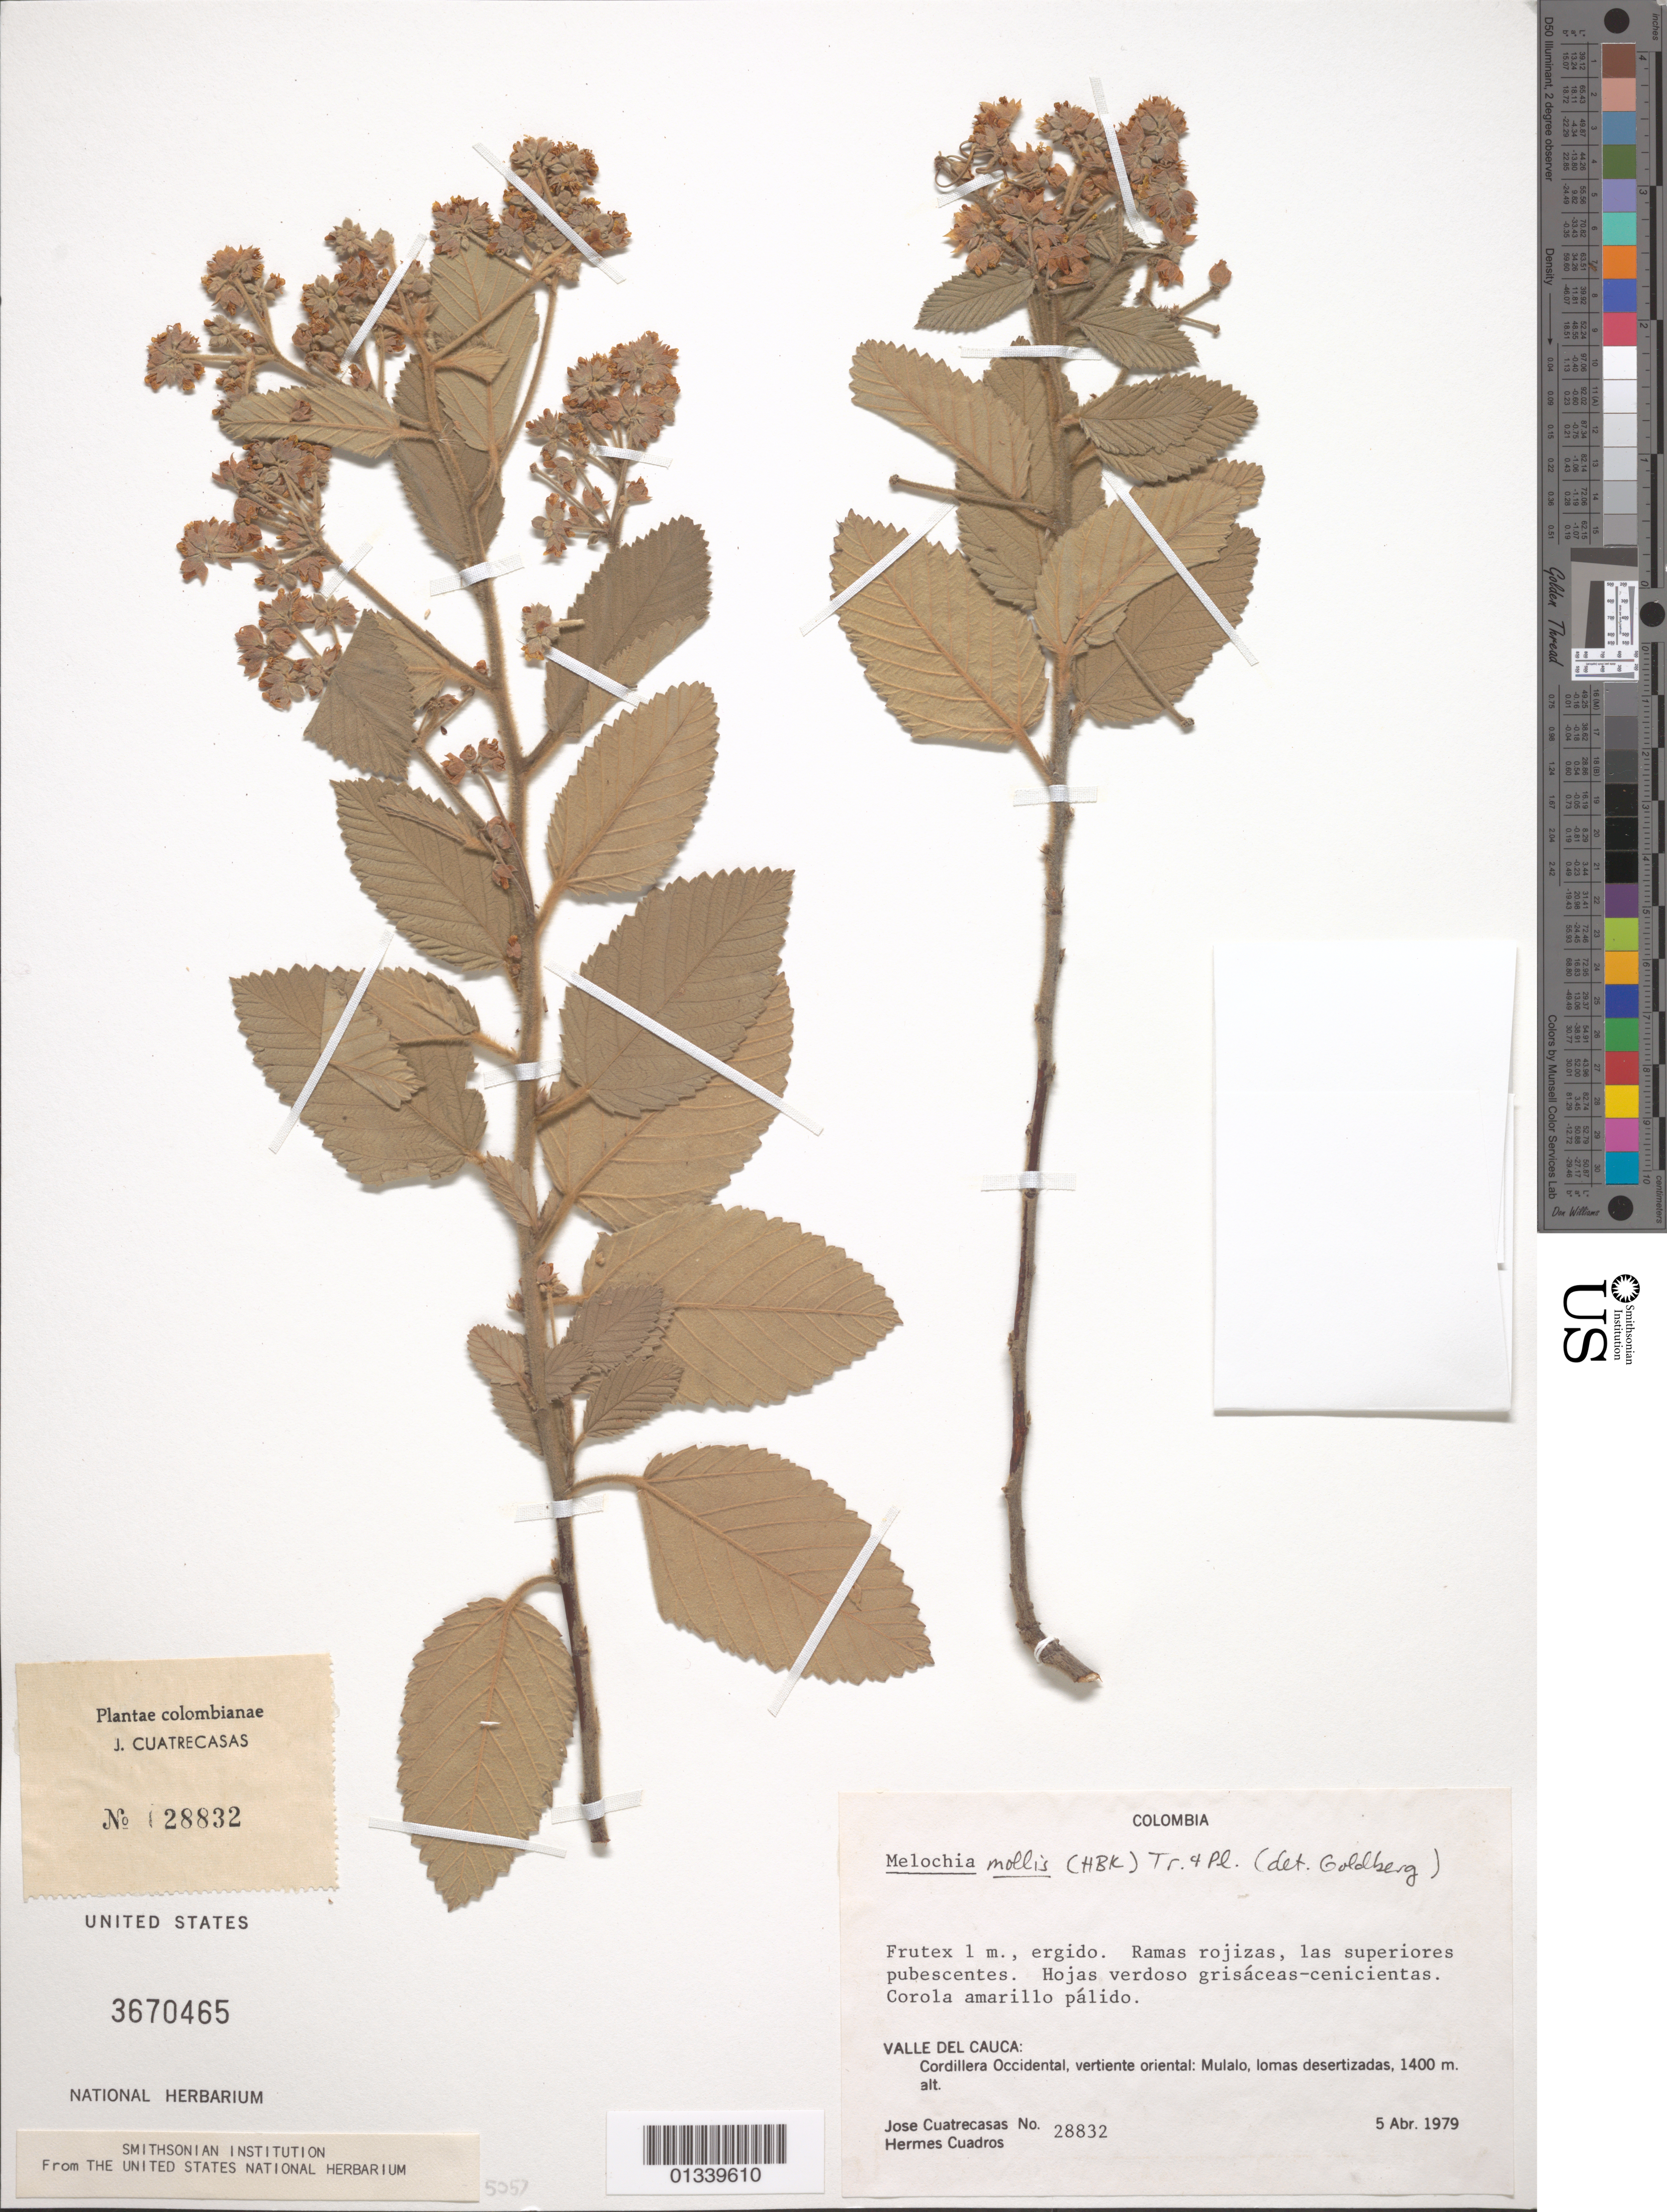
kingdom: Plantae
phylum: Tracheophyta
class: Magnoliopsida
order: Malvales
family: Malvaceae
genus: Melochia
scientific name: Melochia mollis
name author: (Kunth) Triana & Planch.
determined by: Goldberg, Aaron, (US), NMNH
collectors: J. Cuatrecasas & H. Cuadros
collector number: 28832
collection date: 1979-04-05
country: Colombia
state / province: Valle del Cauca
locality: Cordillera Occidental, vertiente oriental: Mulalo, lomas desertizadas.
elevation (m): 1400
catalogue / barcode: US 3670465